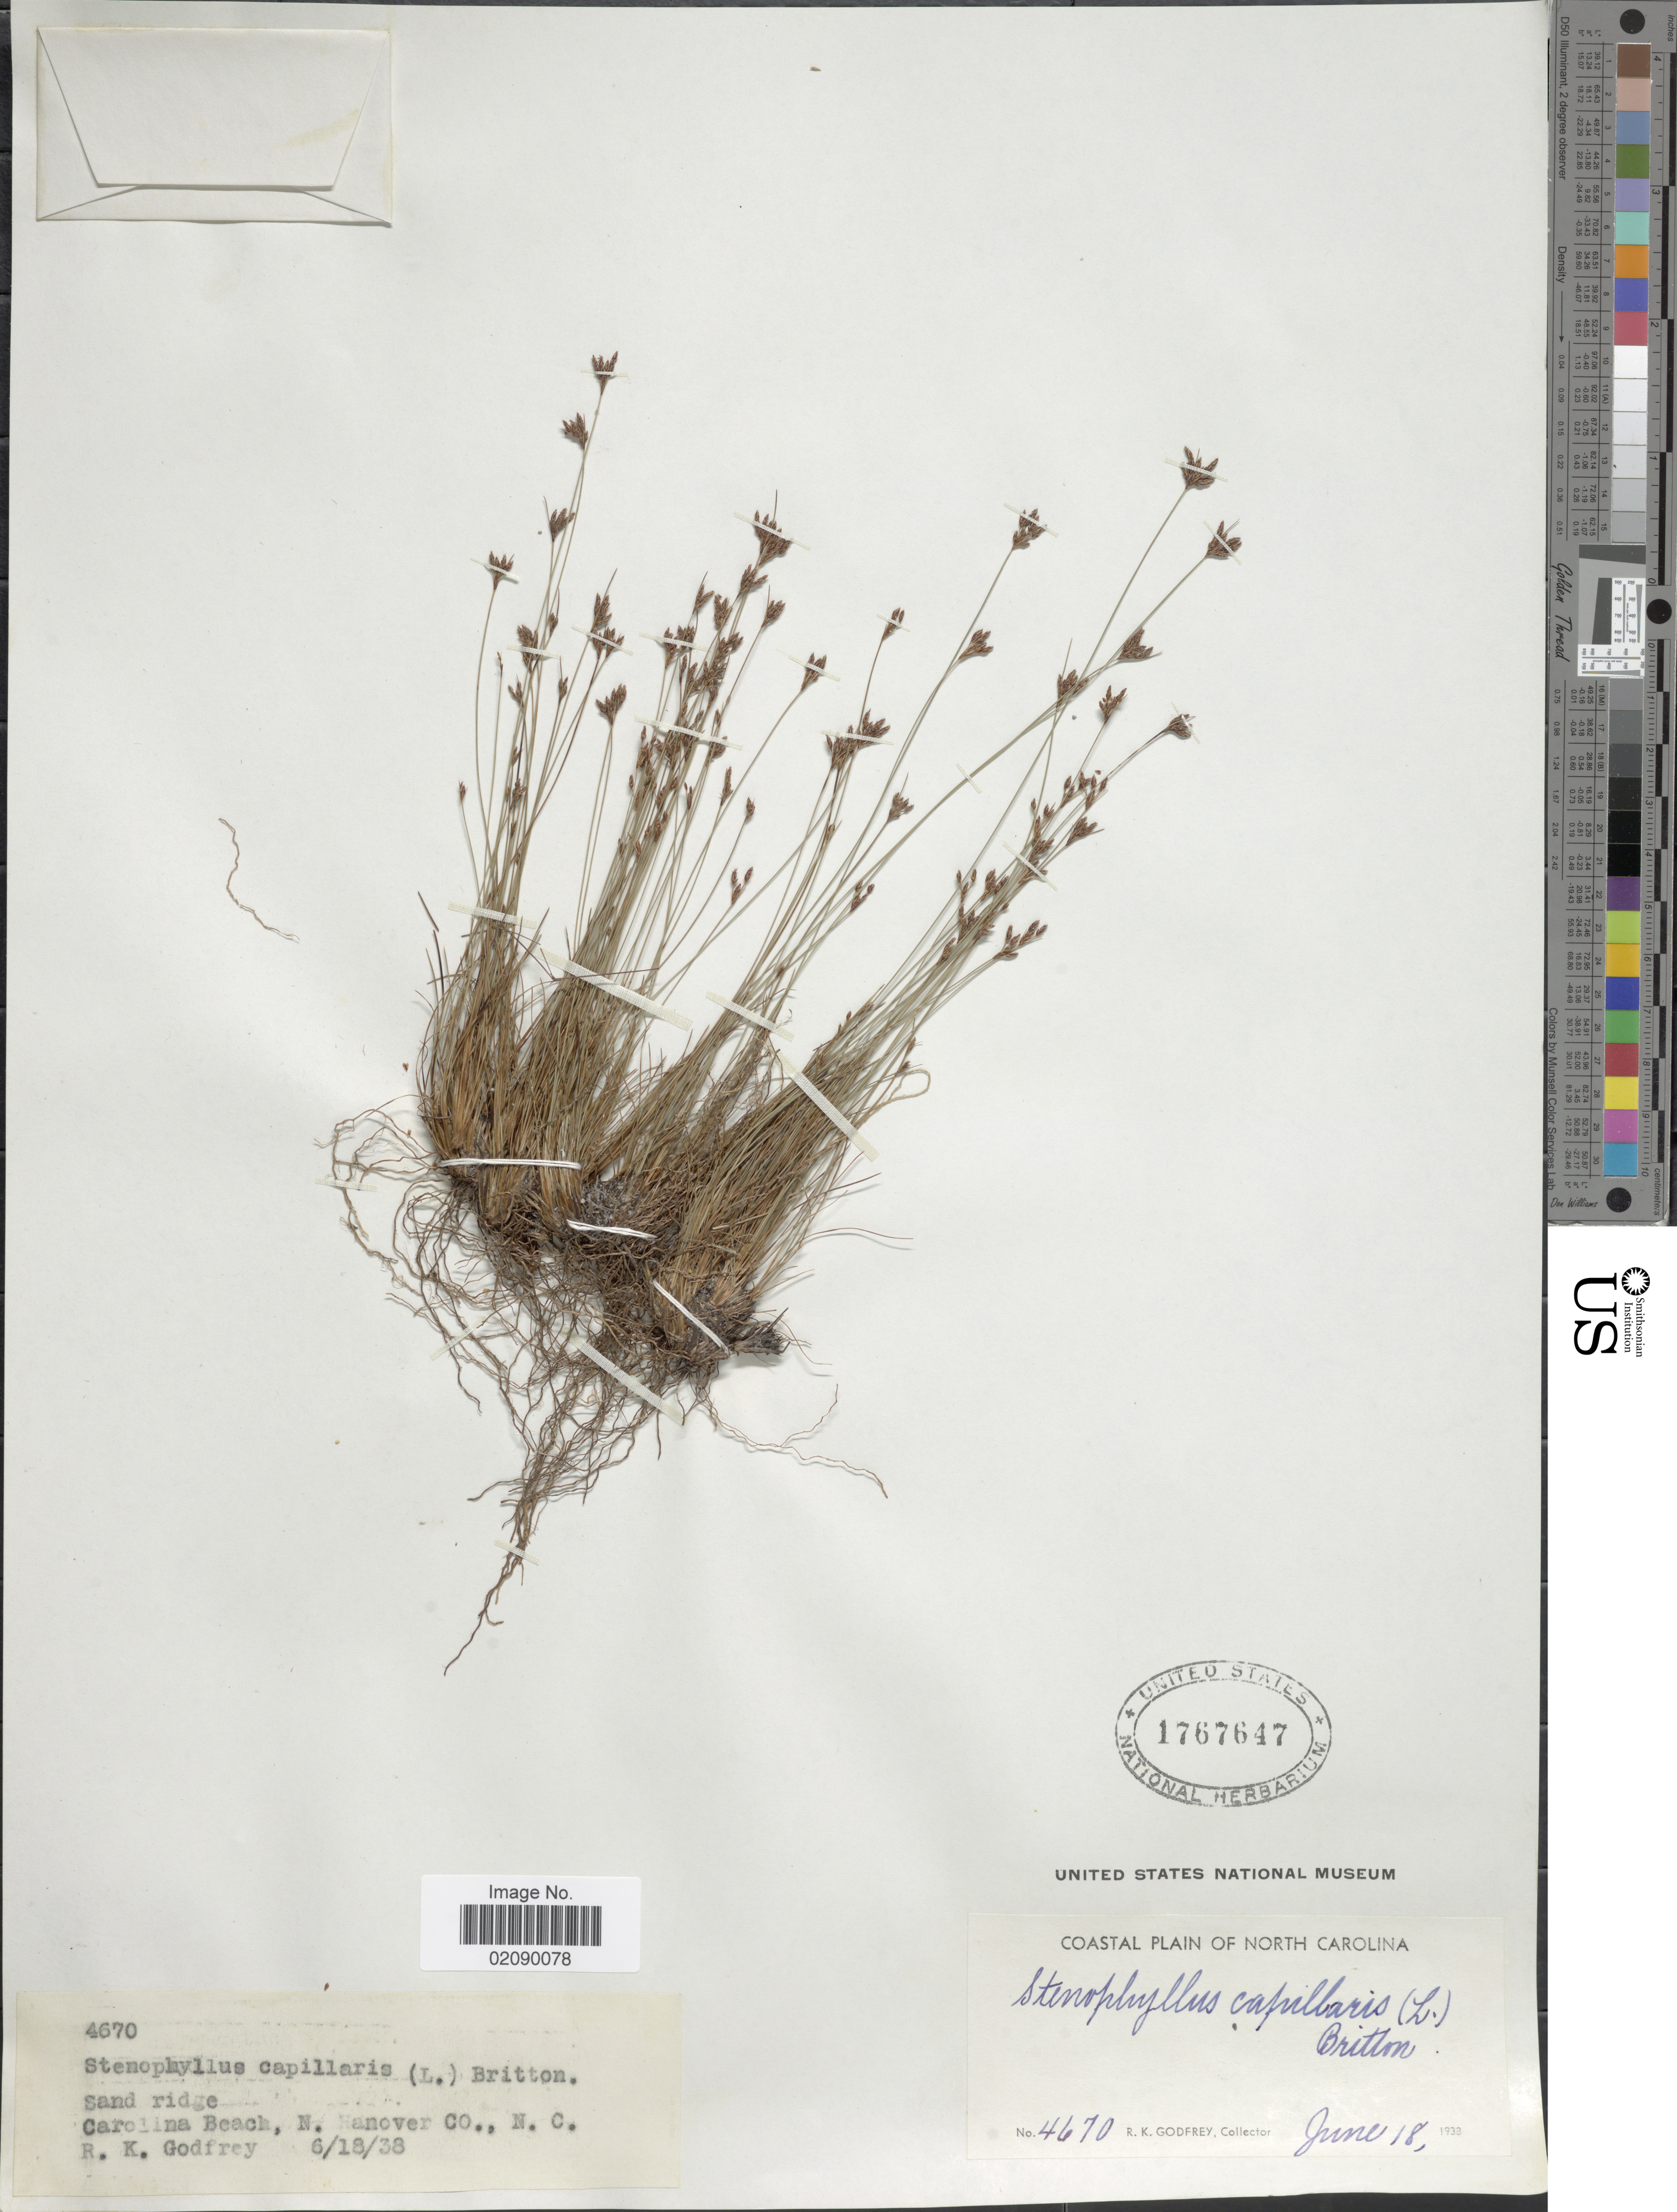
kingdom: Plantae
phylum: Tracheophyta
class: Liliopsida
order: Poales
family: Cyperaceae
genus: Bulbostylis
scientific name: Bulbostylis capillaris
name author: (L.) Kunth ex C.B. Clarke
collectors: R. K. Godfrey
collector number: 4670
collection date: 1938-06-18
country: United States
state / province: North Carolina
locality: Coastal Plain of North Carolina, sand ridge, Carolina Beach, N Hanover Co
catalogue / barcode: US 1767647